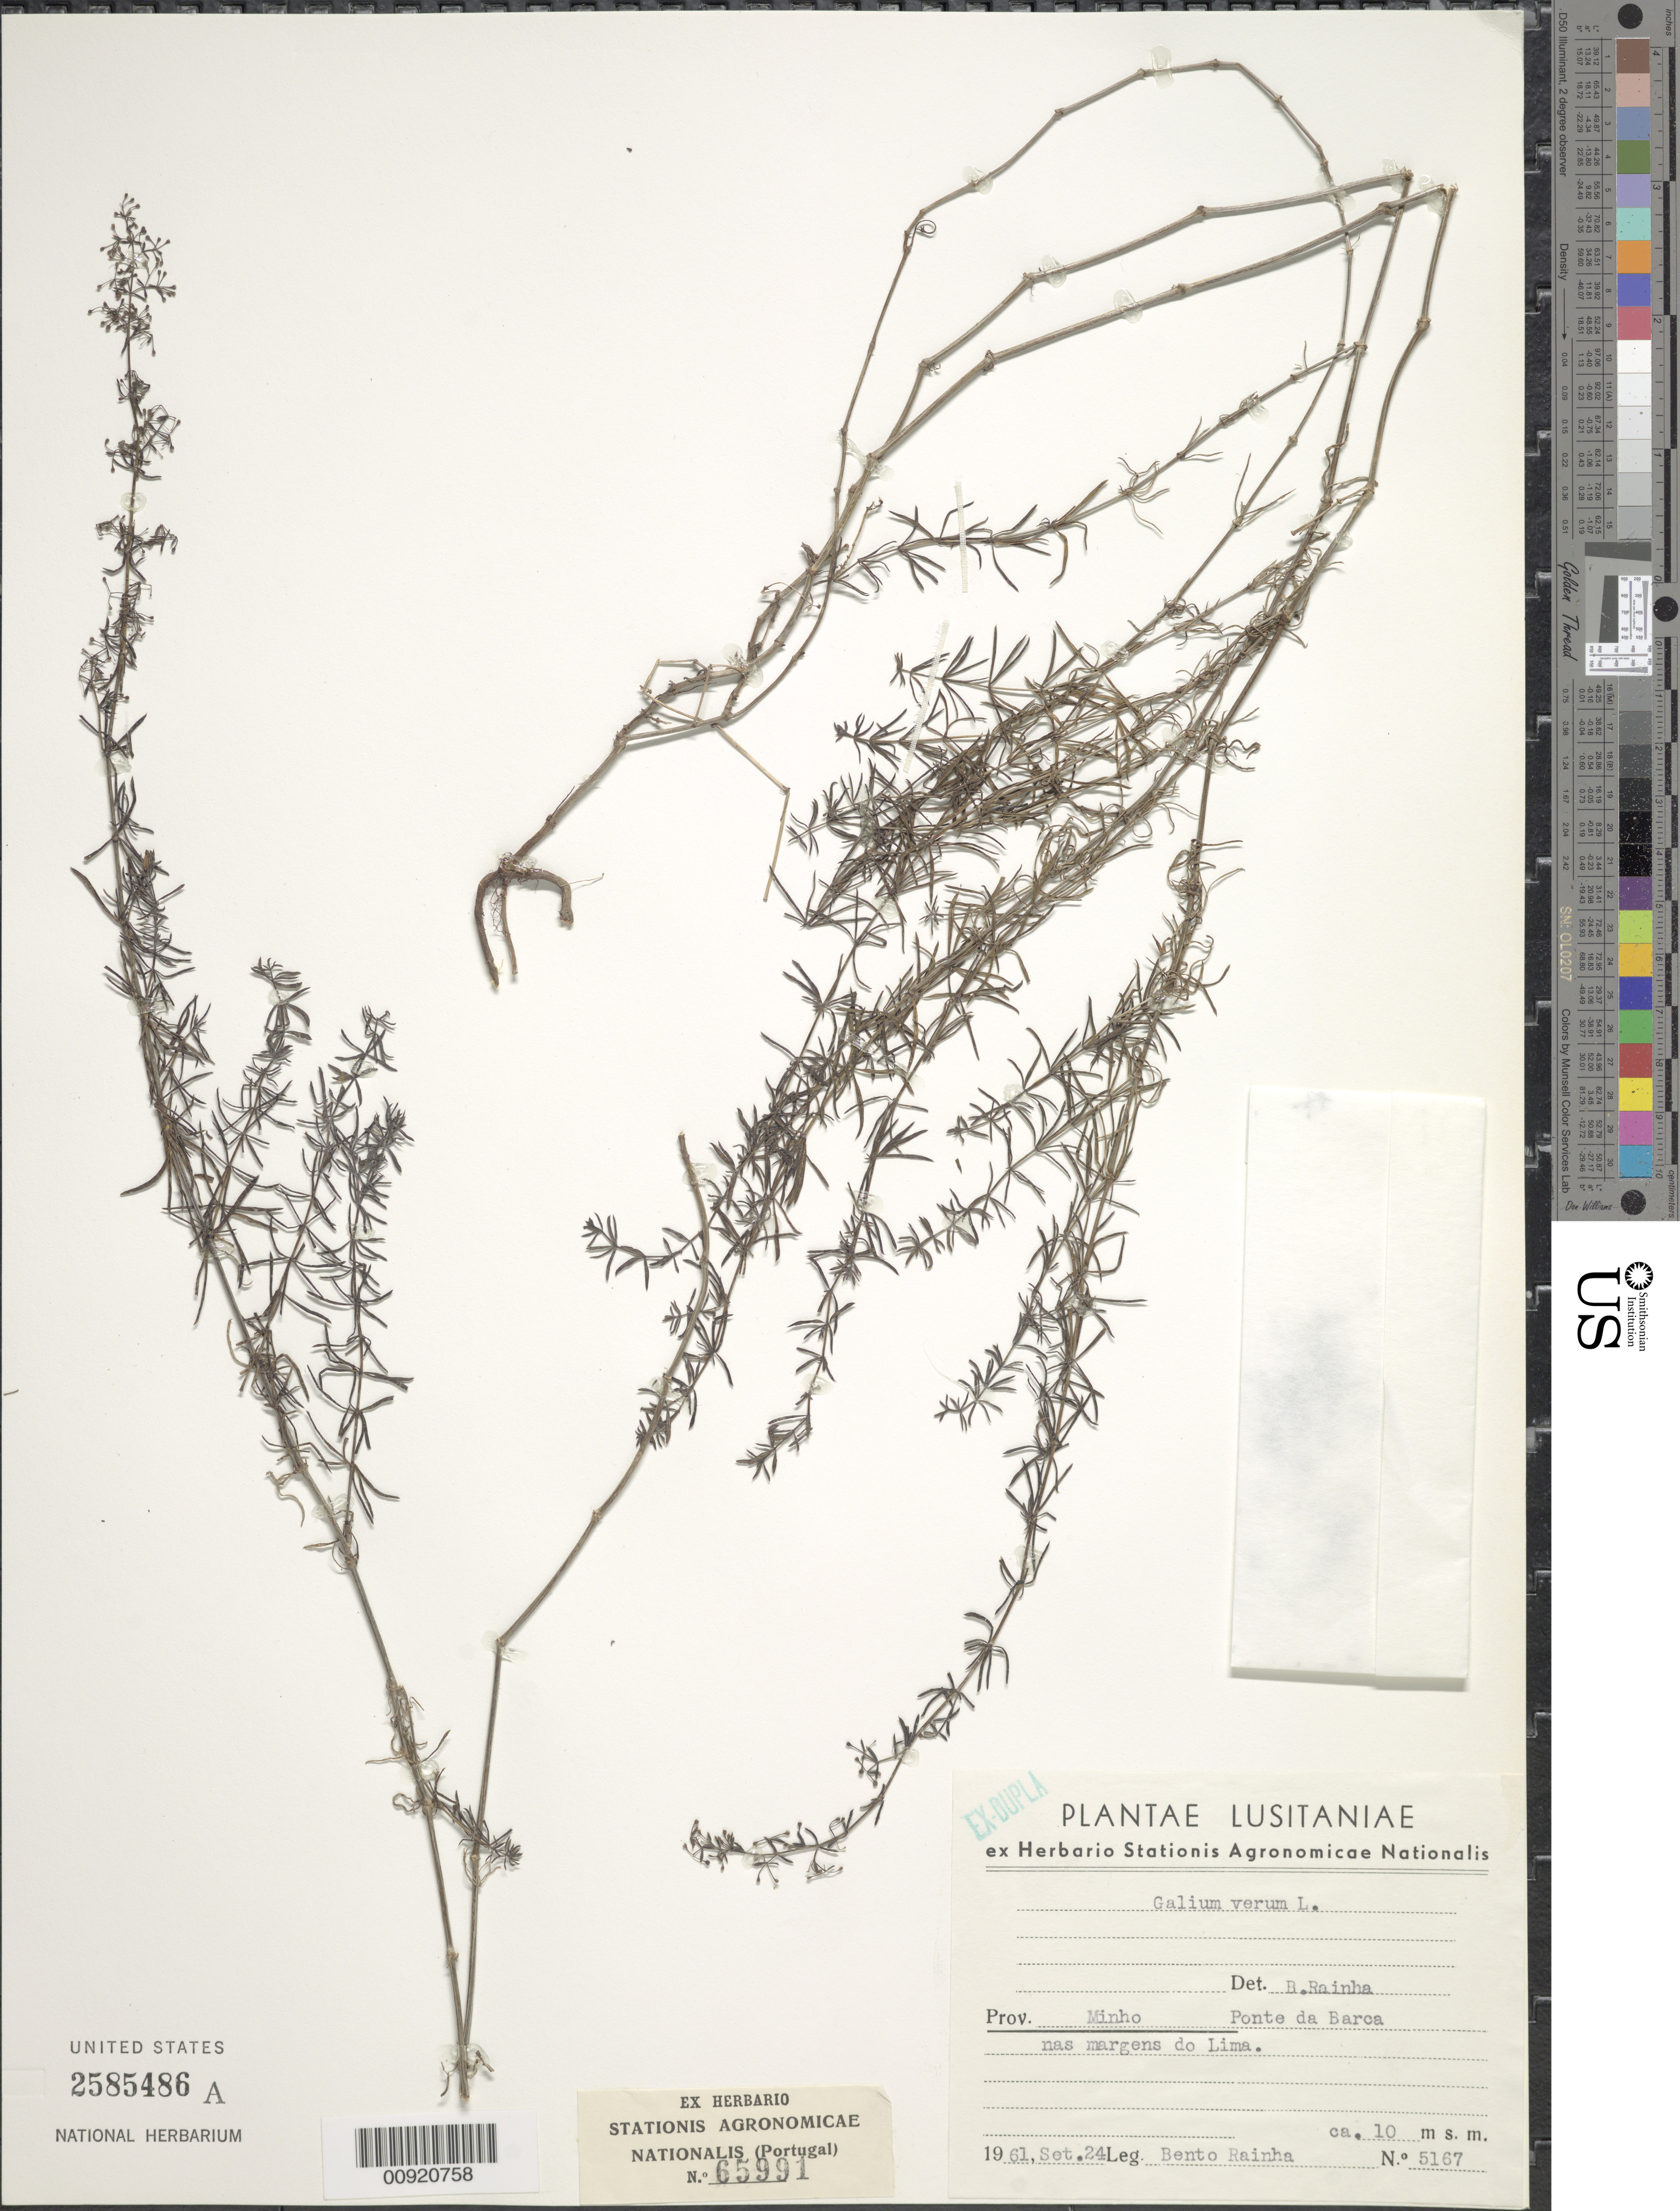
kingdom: Plantae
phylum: Tracheophyta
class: Magnoliopsida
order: Gentianales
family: Rubiaceae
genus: Galium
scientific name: Galium verum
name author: L.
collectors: B. Rainha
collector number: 5167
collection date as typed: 24 Sep 1961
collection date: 1961-09-24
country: Portugal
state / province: Viana do Castelo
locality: Prov. Minho Ponte da Barca nas margens do Lima.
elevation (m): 10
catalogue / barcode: US 2585486